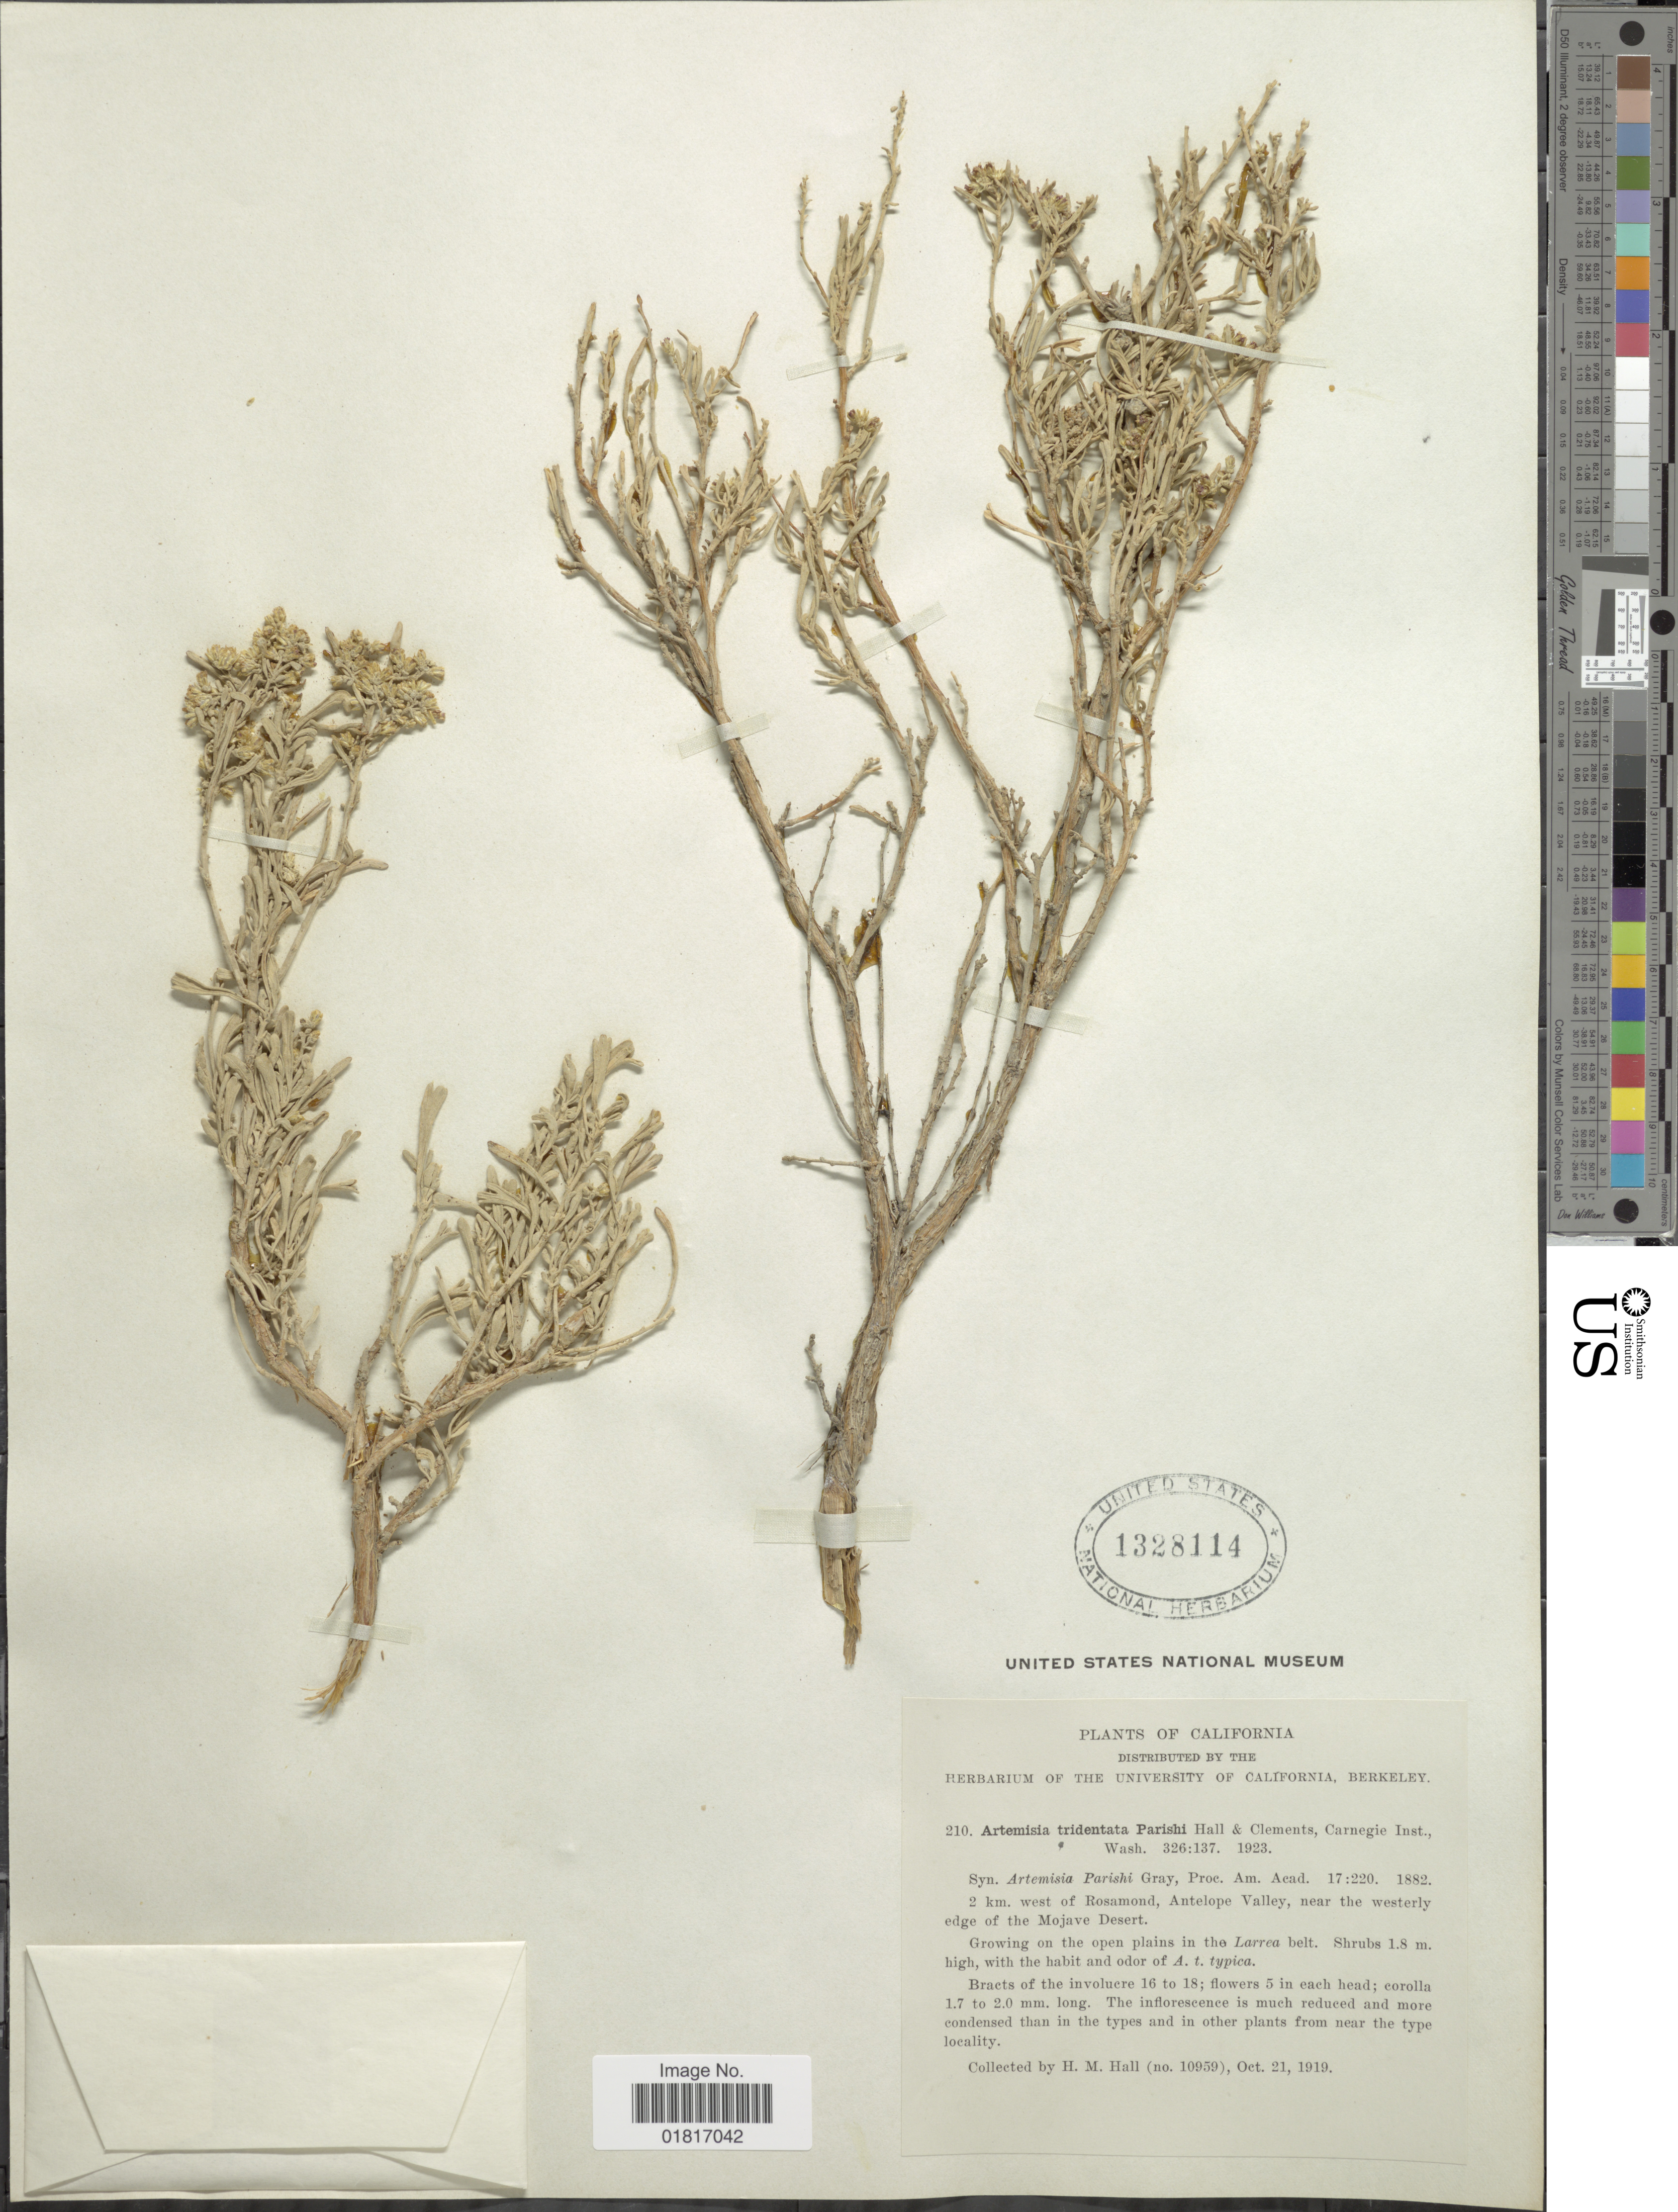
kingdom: Plantae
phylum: Tracheophyta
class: Magnoliopsida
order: Asterales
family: Asteraceae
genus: Artemisia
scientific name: Artemisia tridentata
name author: Nutt.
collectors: H. M. Hall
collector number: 10959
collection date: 1919-10-21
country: United States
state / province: California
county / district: San Bernardino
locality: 2 km west of Rosamond, Antelope Valley, near the westerly edge of the Mojave Desert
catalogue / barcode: US 1328114